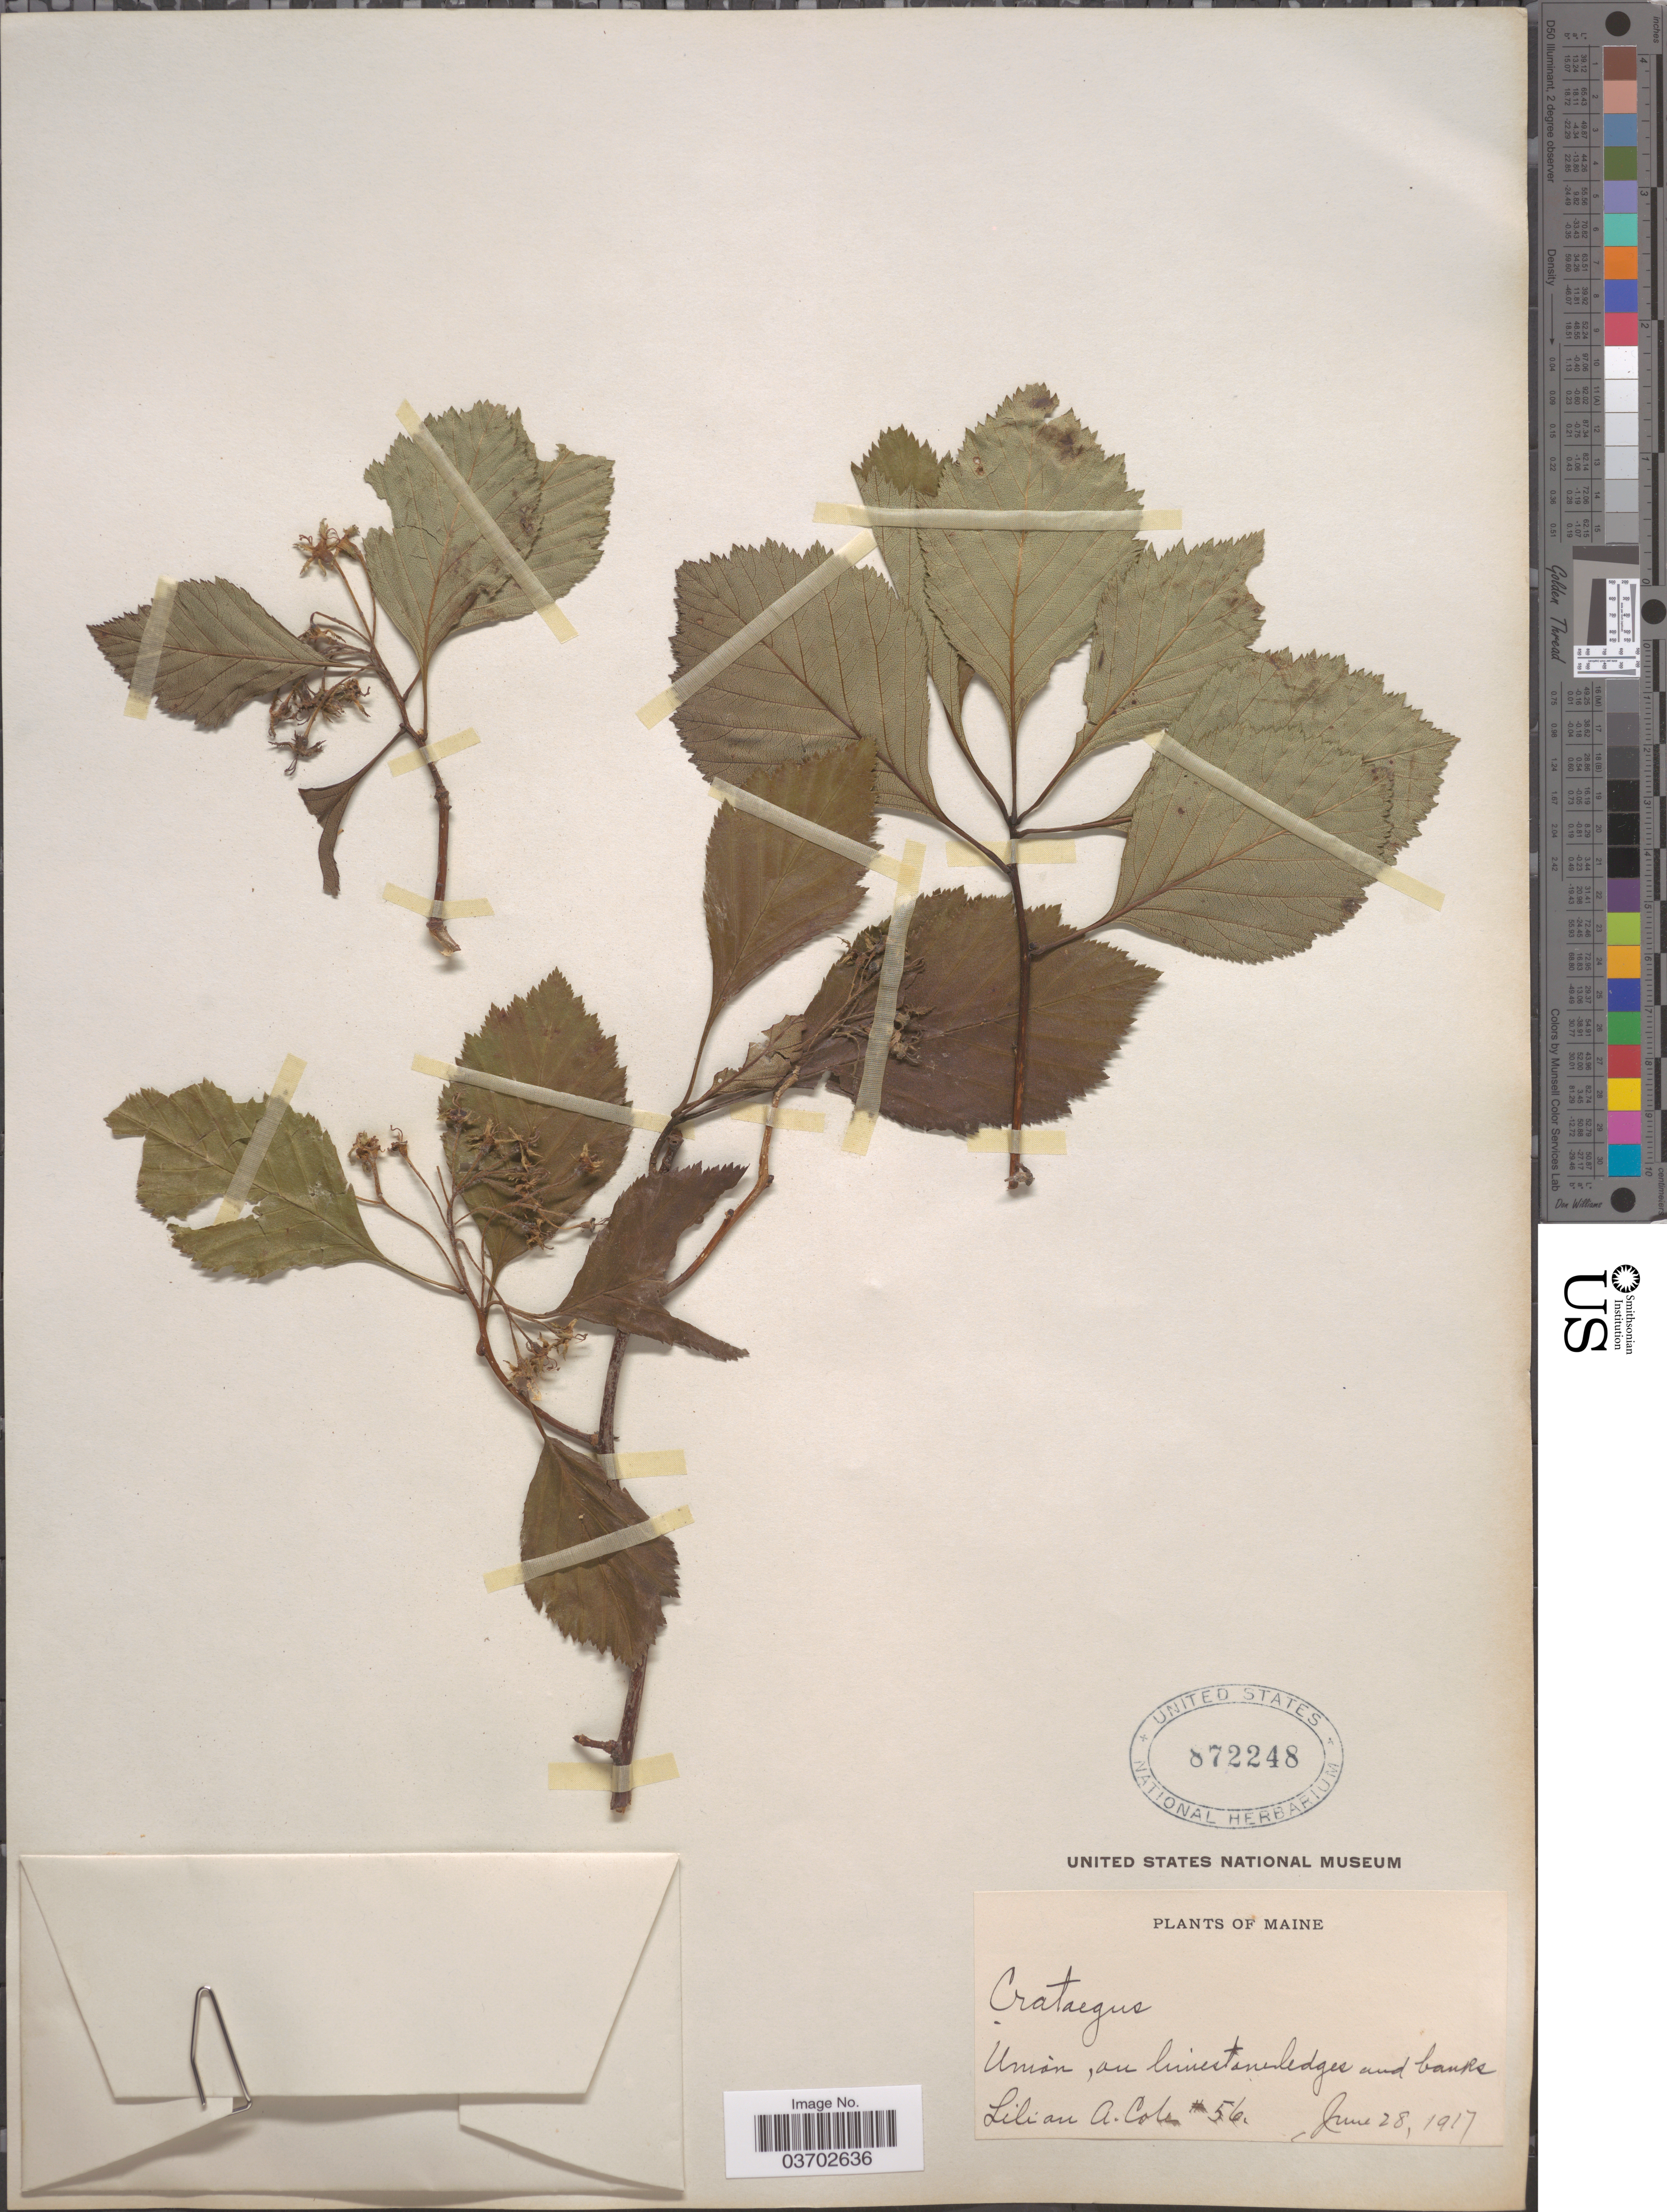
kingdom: Plantae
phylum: Tracheophyta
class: Magnoliopsida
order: Rosales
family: Rosaceae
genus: Crataegus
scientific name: Crataegus sp.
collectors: L. A. Cole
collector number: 56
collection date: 1917-06-28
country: United States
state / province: Maine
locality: Union, on limestone ledges and banks.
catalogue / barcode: US 872248